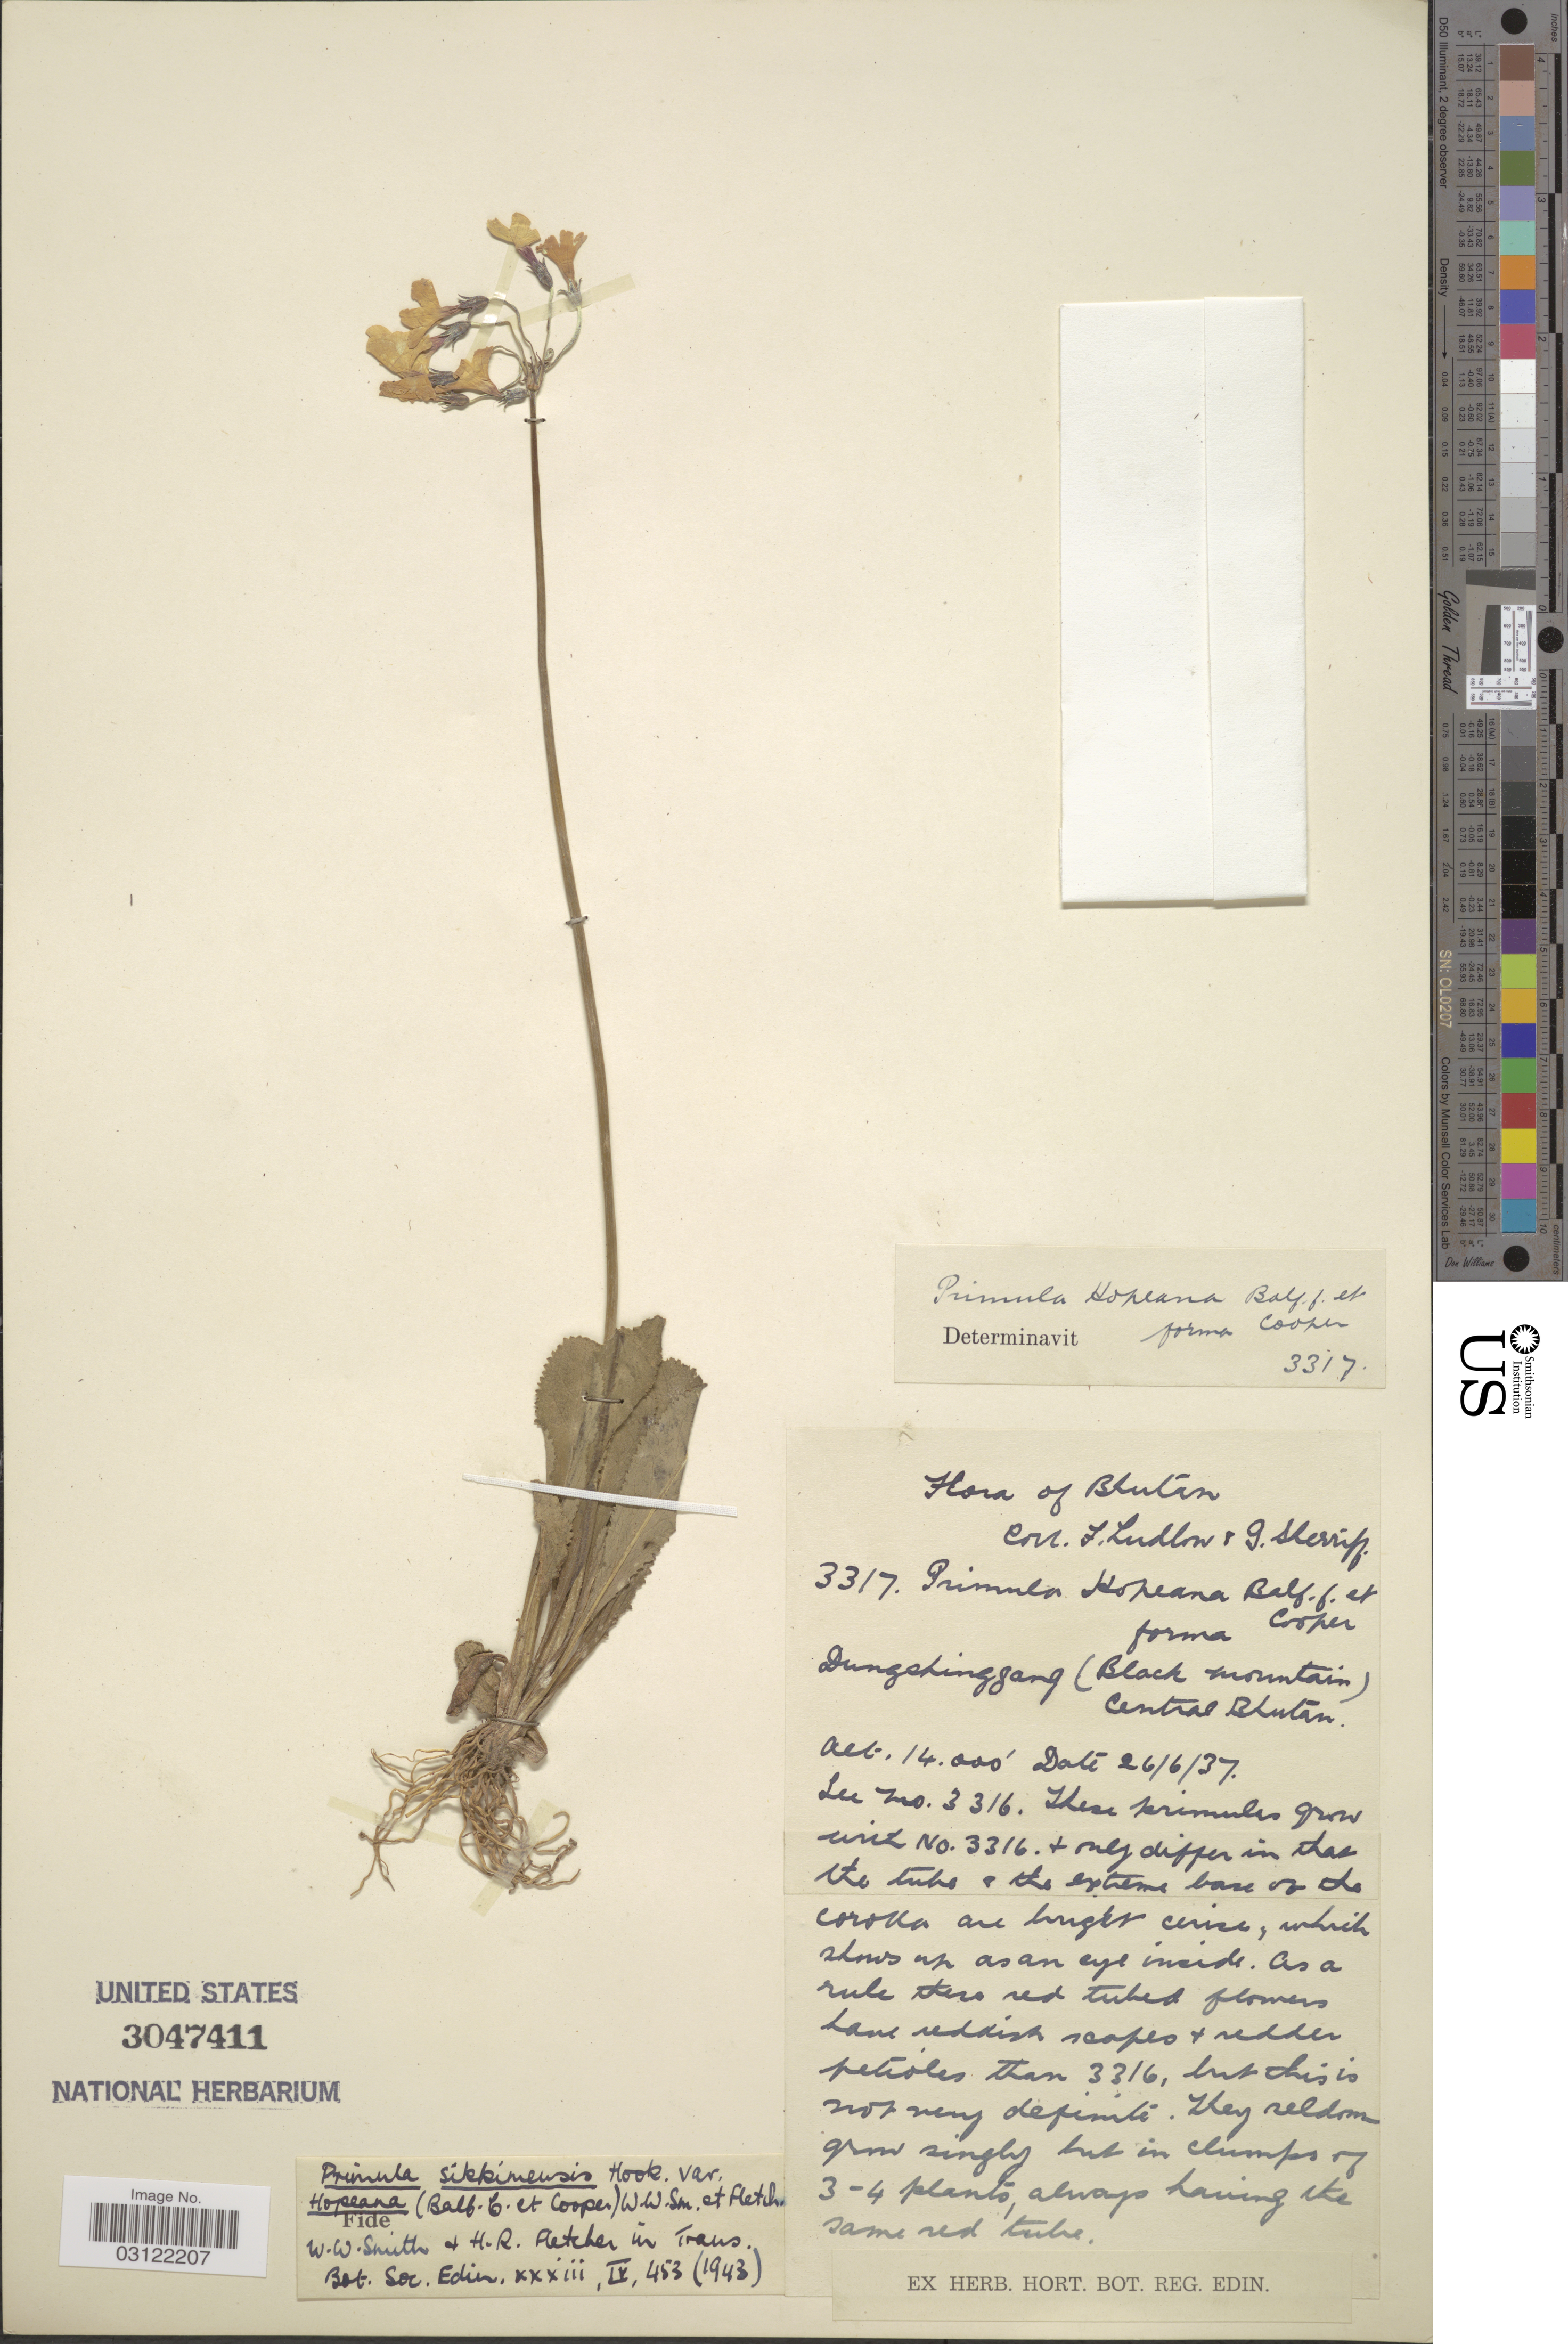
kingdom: Plantae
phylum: Tracheophyta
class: Magnoliopsida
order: Ericales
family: Primulaceae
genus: Primula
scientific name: Primula sikkimensis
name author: Hook.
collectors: F. Ludlow & G. Sherriff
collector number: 3317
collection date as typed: Transcribed d/m/y: 26/6/37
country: Bhutan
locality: Dungshinggang (Black mountain) Central Bhutan.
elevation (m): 4267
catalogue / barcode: US 3047411